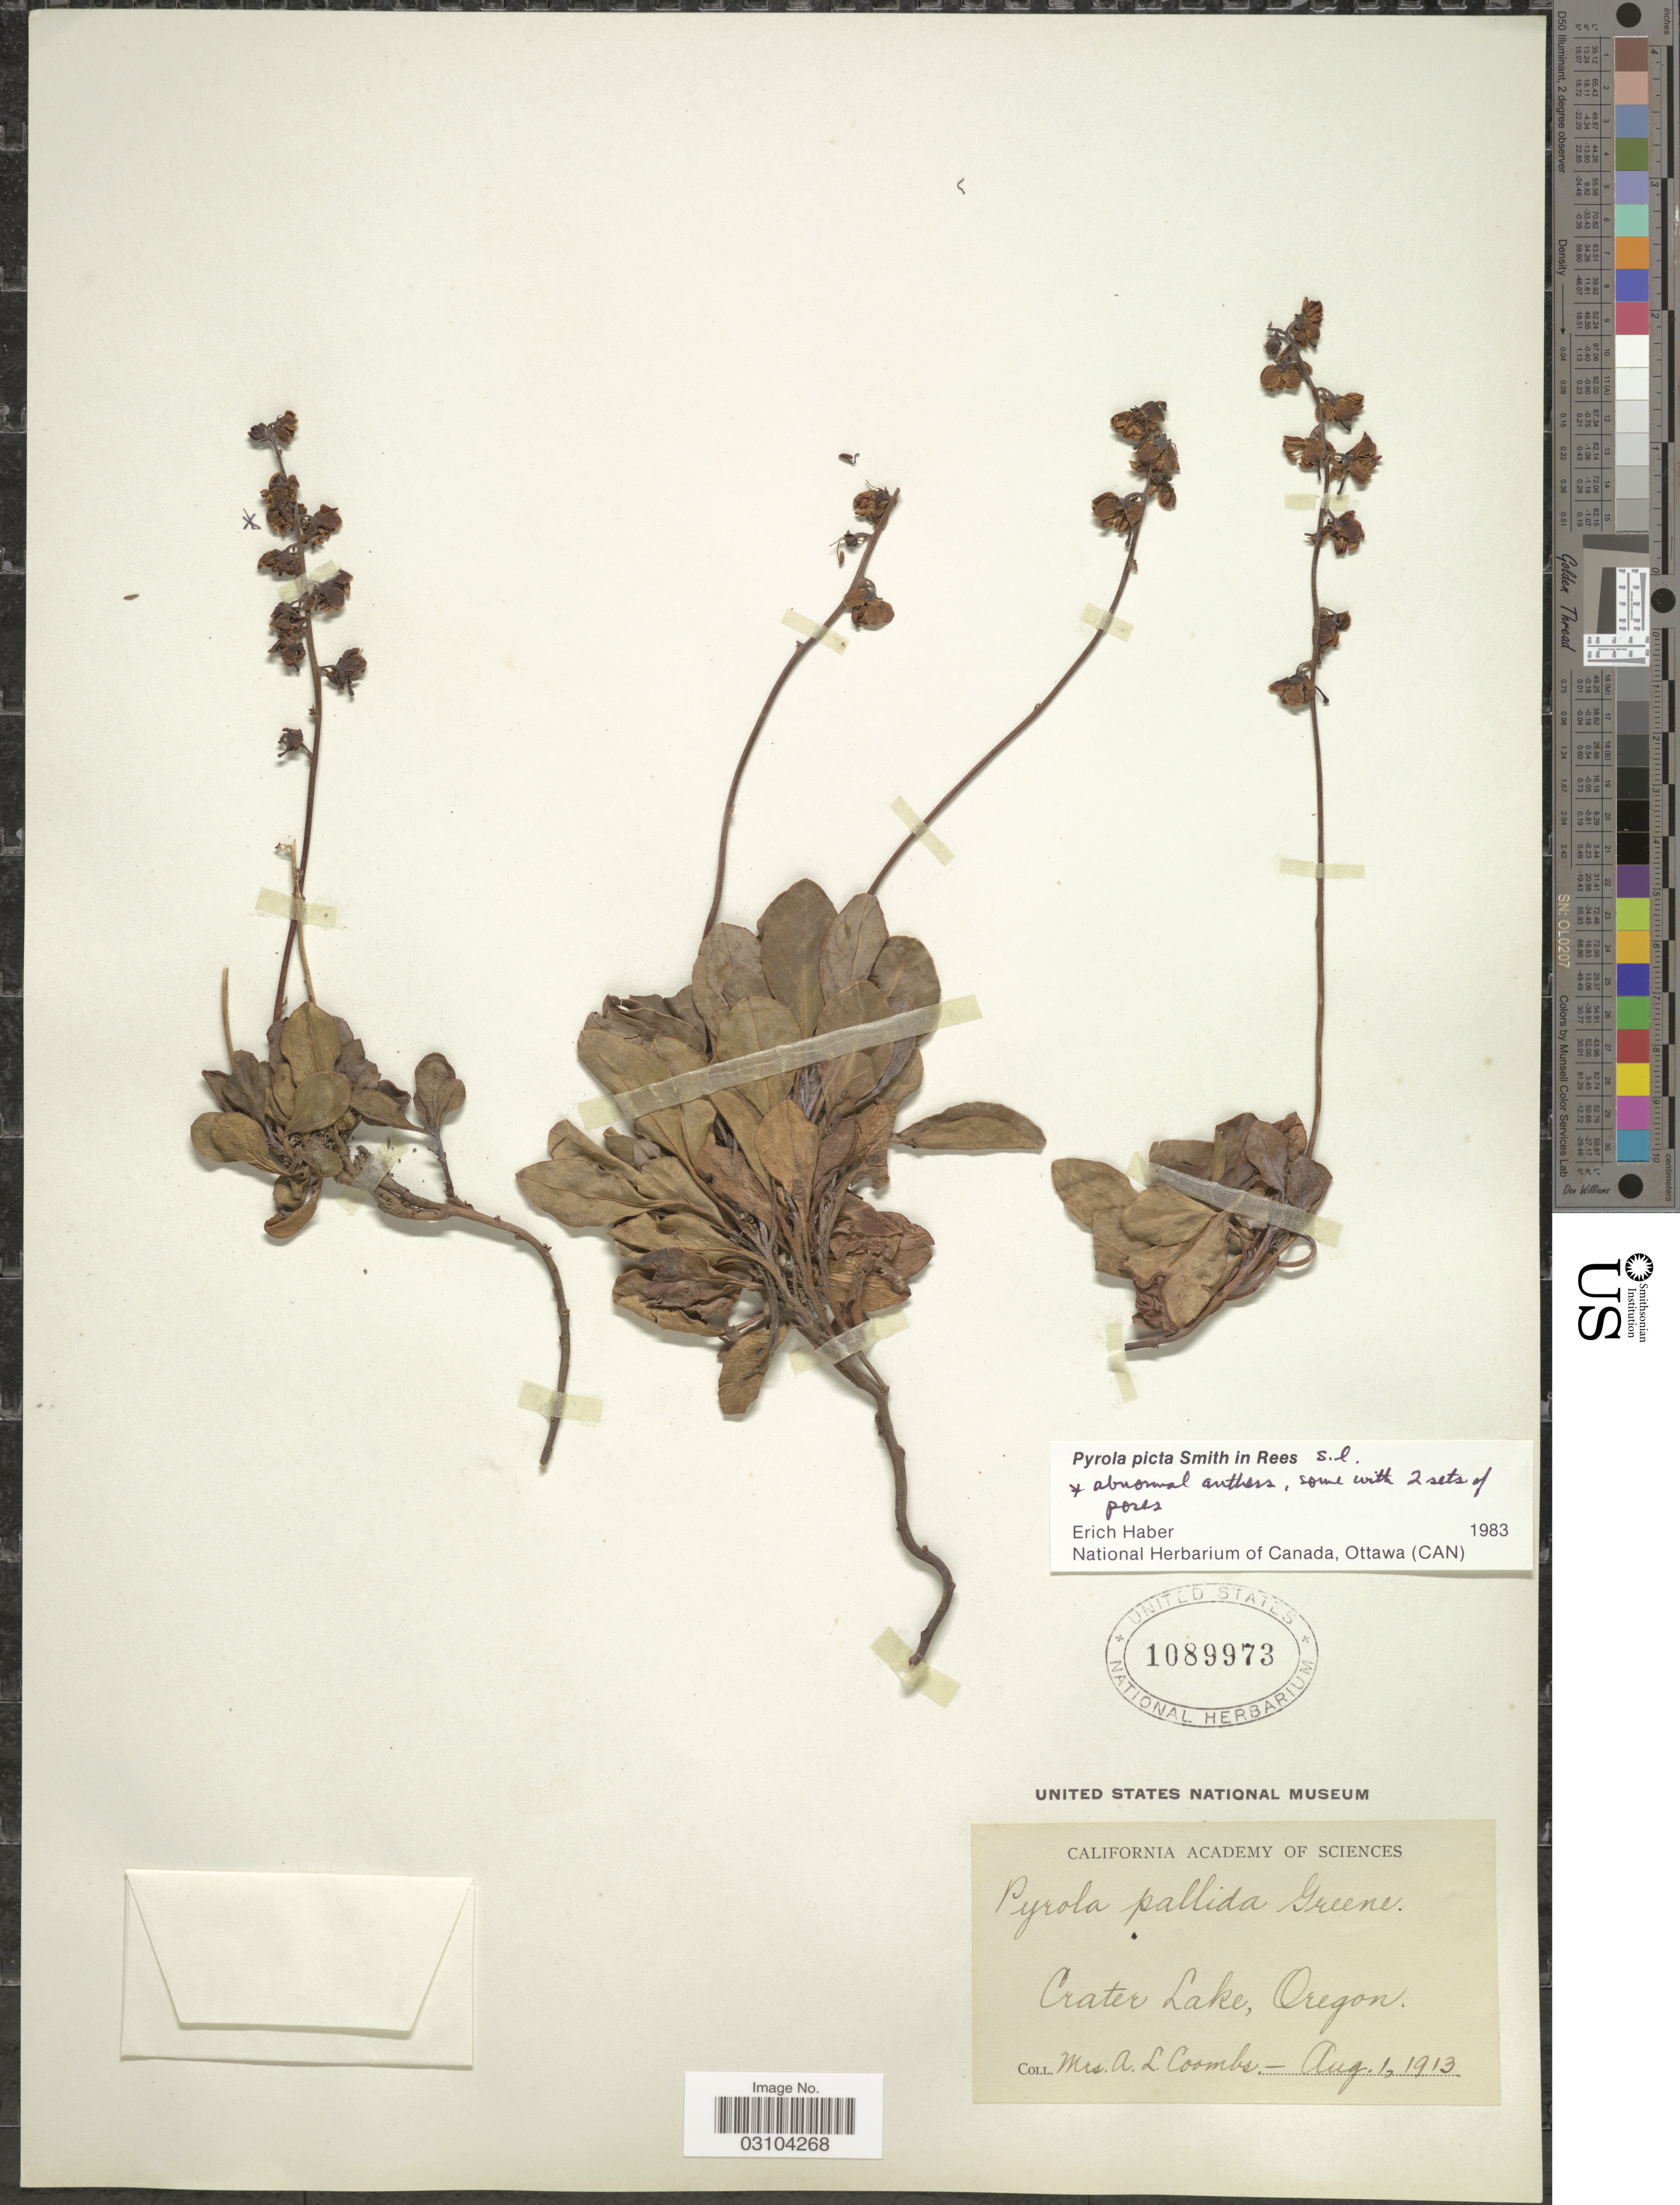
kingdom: Plantae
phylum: Tracheophyta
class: Magnoliopsida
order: Ericales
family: Ericaceae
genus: Pyrola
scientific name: Pyrola picta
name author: Sm. in Rees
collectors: A. Coombs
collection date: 1913-08-01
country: United States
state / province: Oregon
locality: Crater Lake.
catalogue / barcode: US 1089973